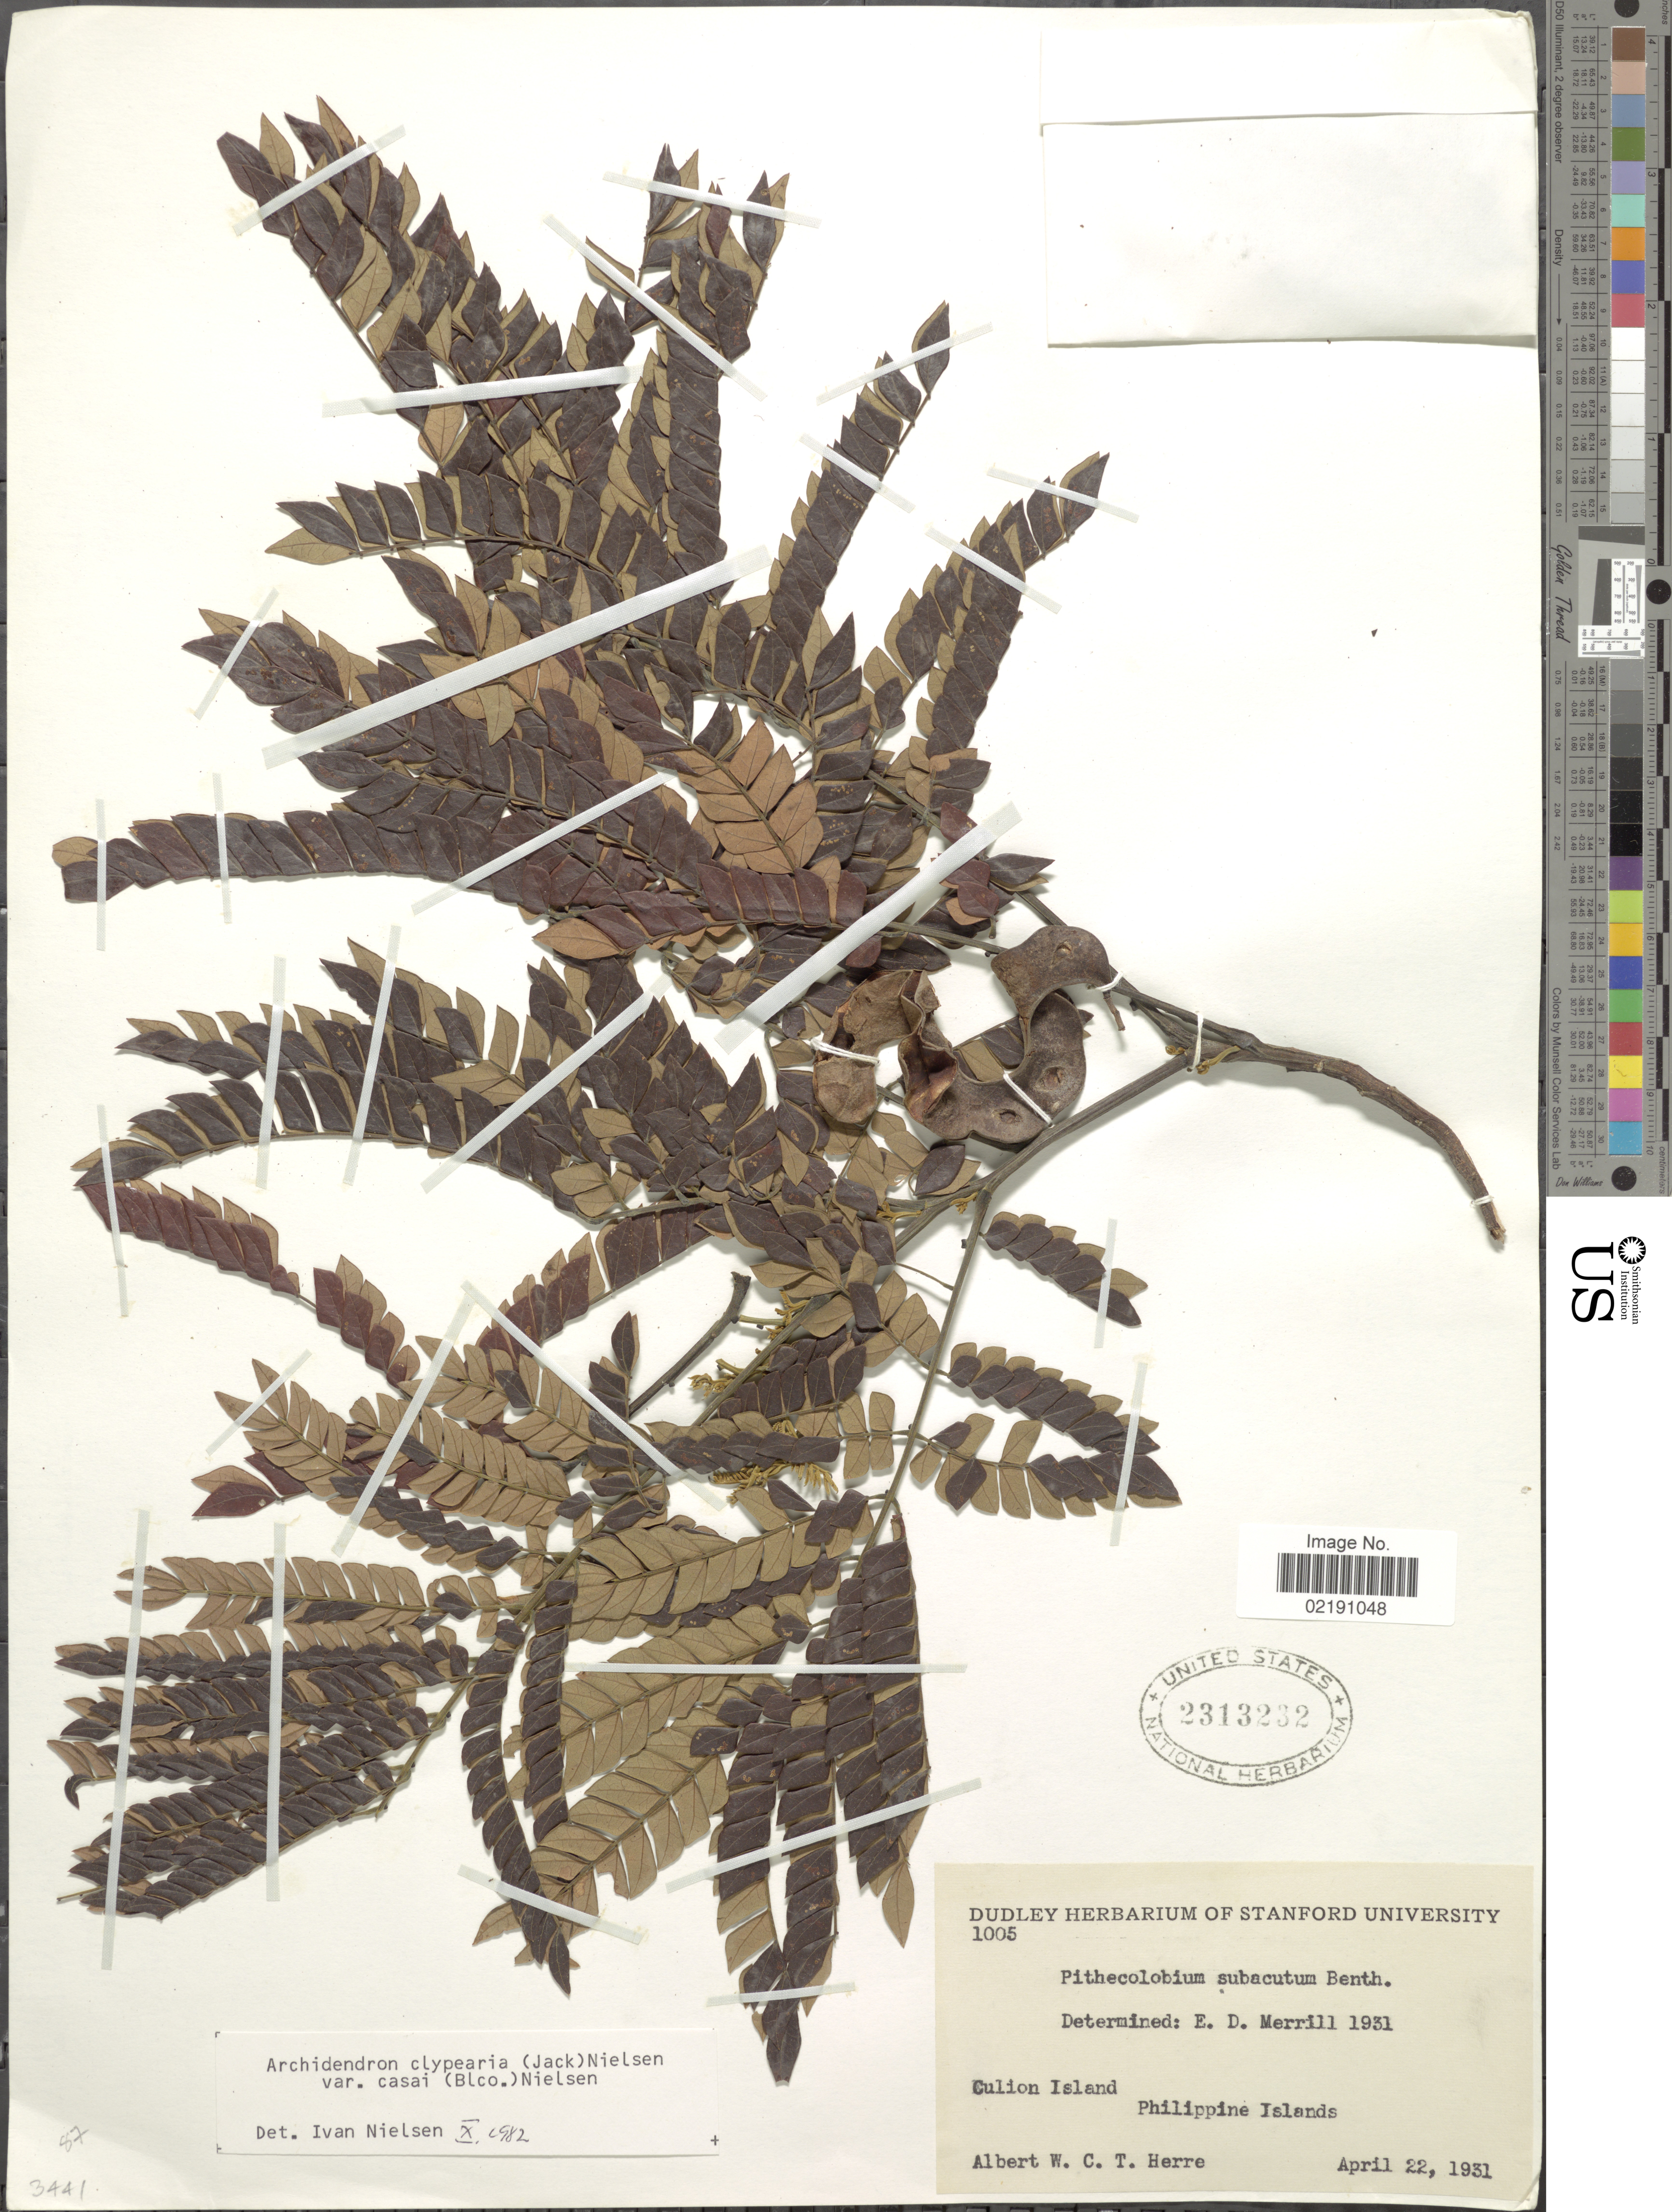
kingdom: Plantae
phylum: Tracheophyta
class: Magnoliopsida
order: Fabales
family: Fabaceae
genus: Archidendron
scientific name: Archidendron clypearia var. casai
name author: (Blanco) I.C. Nielsen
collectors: A. W. Herre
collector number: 1005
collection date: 1931-04-22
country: Philippines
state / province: Mimaropa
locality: Culion Island. Philippine Islands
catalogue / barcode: US 2313232